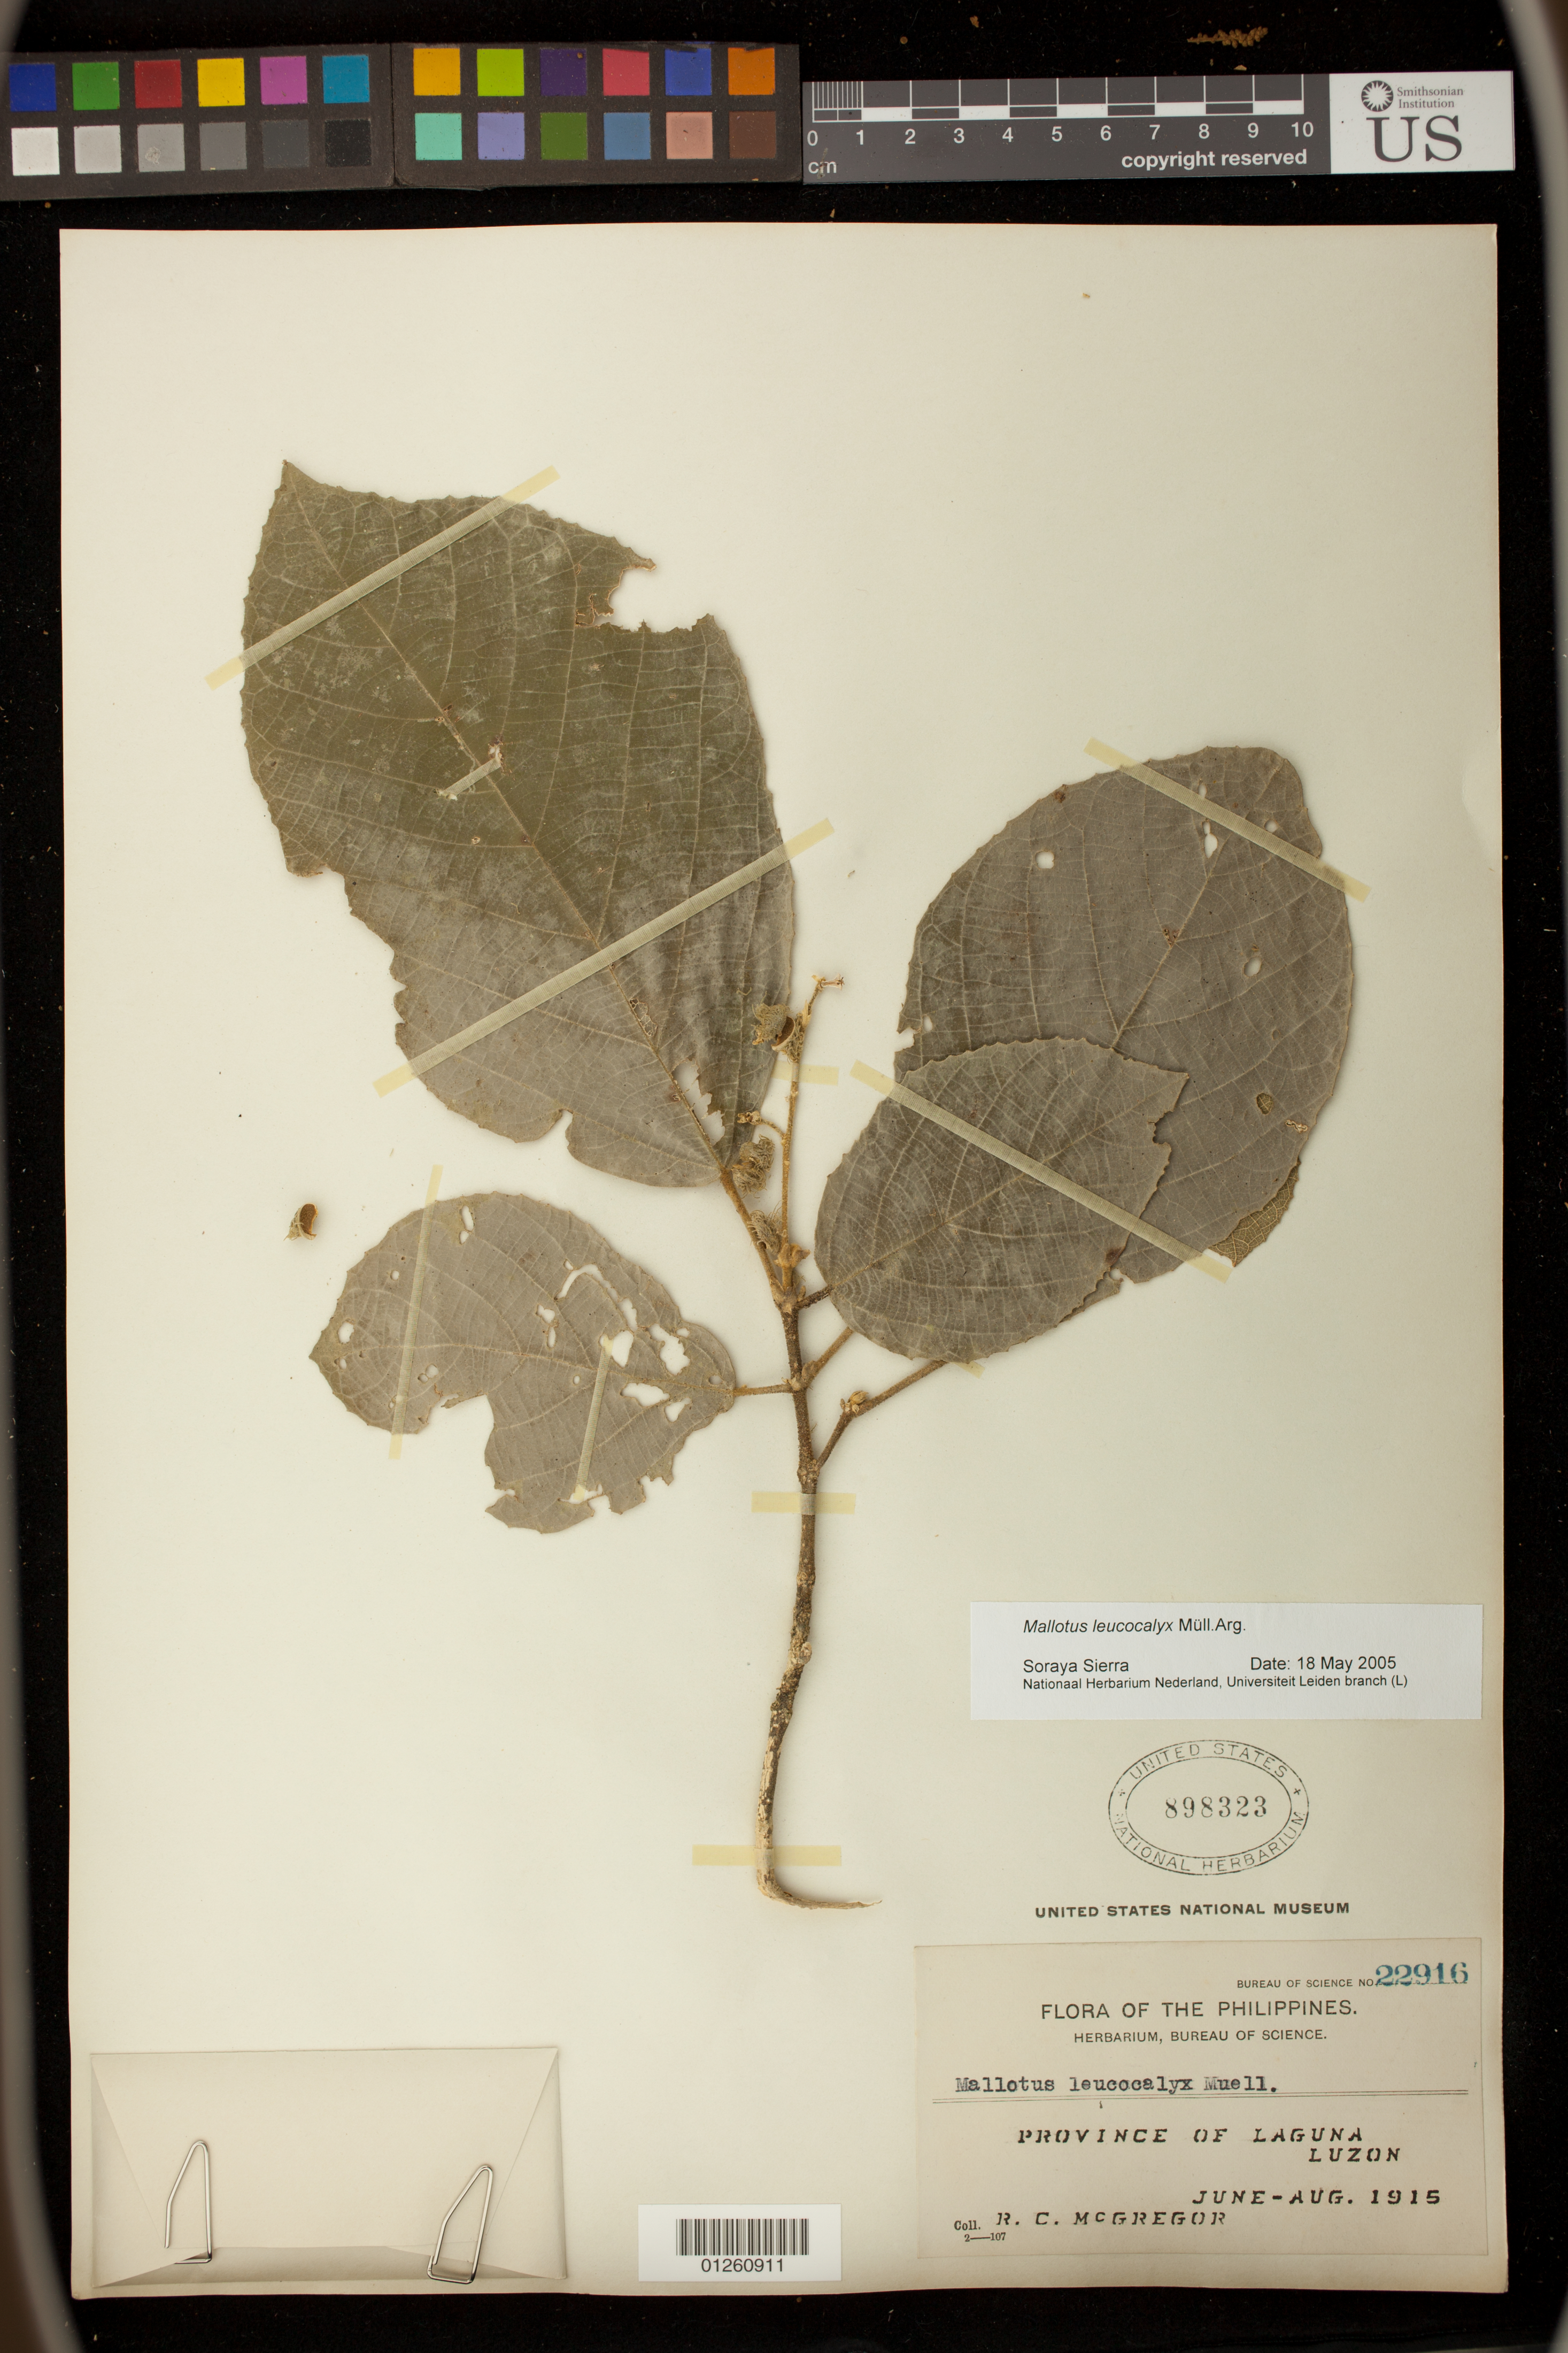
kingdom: Plantae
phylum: Tracheophyta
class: Magnoliopsida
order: Malpighiales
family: Euphorbiaceae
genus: Mallotus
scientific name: Mallotus leucocalyx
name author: Müll. Arg. in DC.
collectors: R. C. McGregor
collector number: Bur. Sci. 22916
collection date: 1915-06/1915-08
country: Philippines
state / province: Calabarzon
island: Luzon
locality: Province of Laguna, Luzon.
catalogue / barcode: US 898323